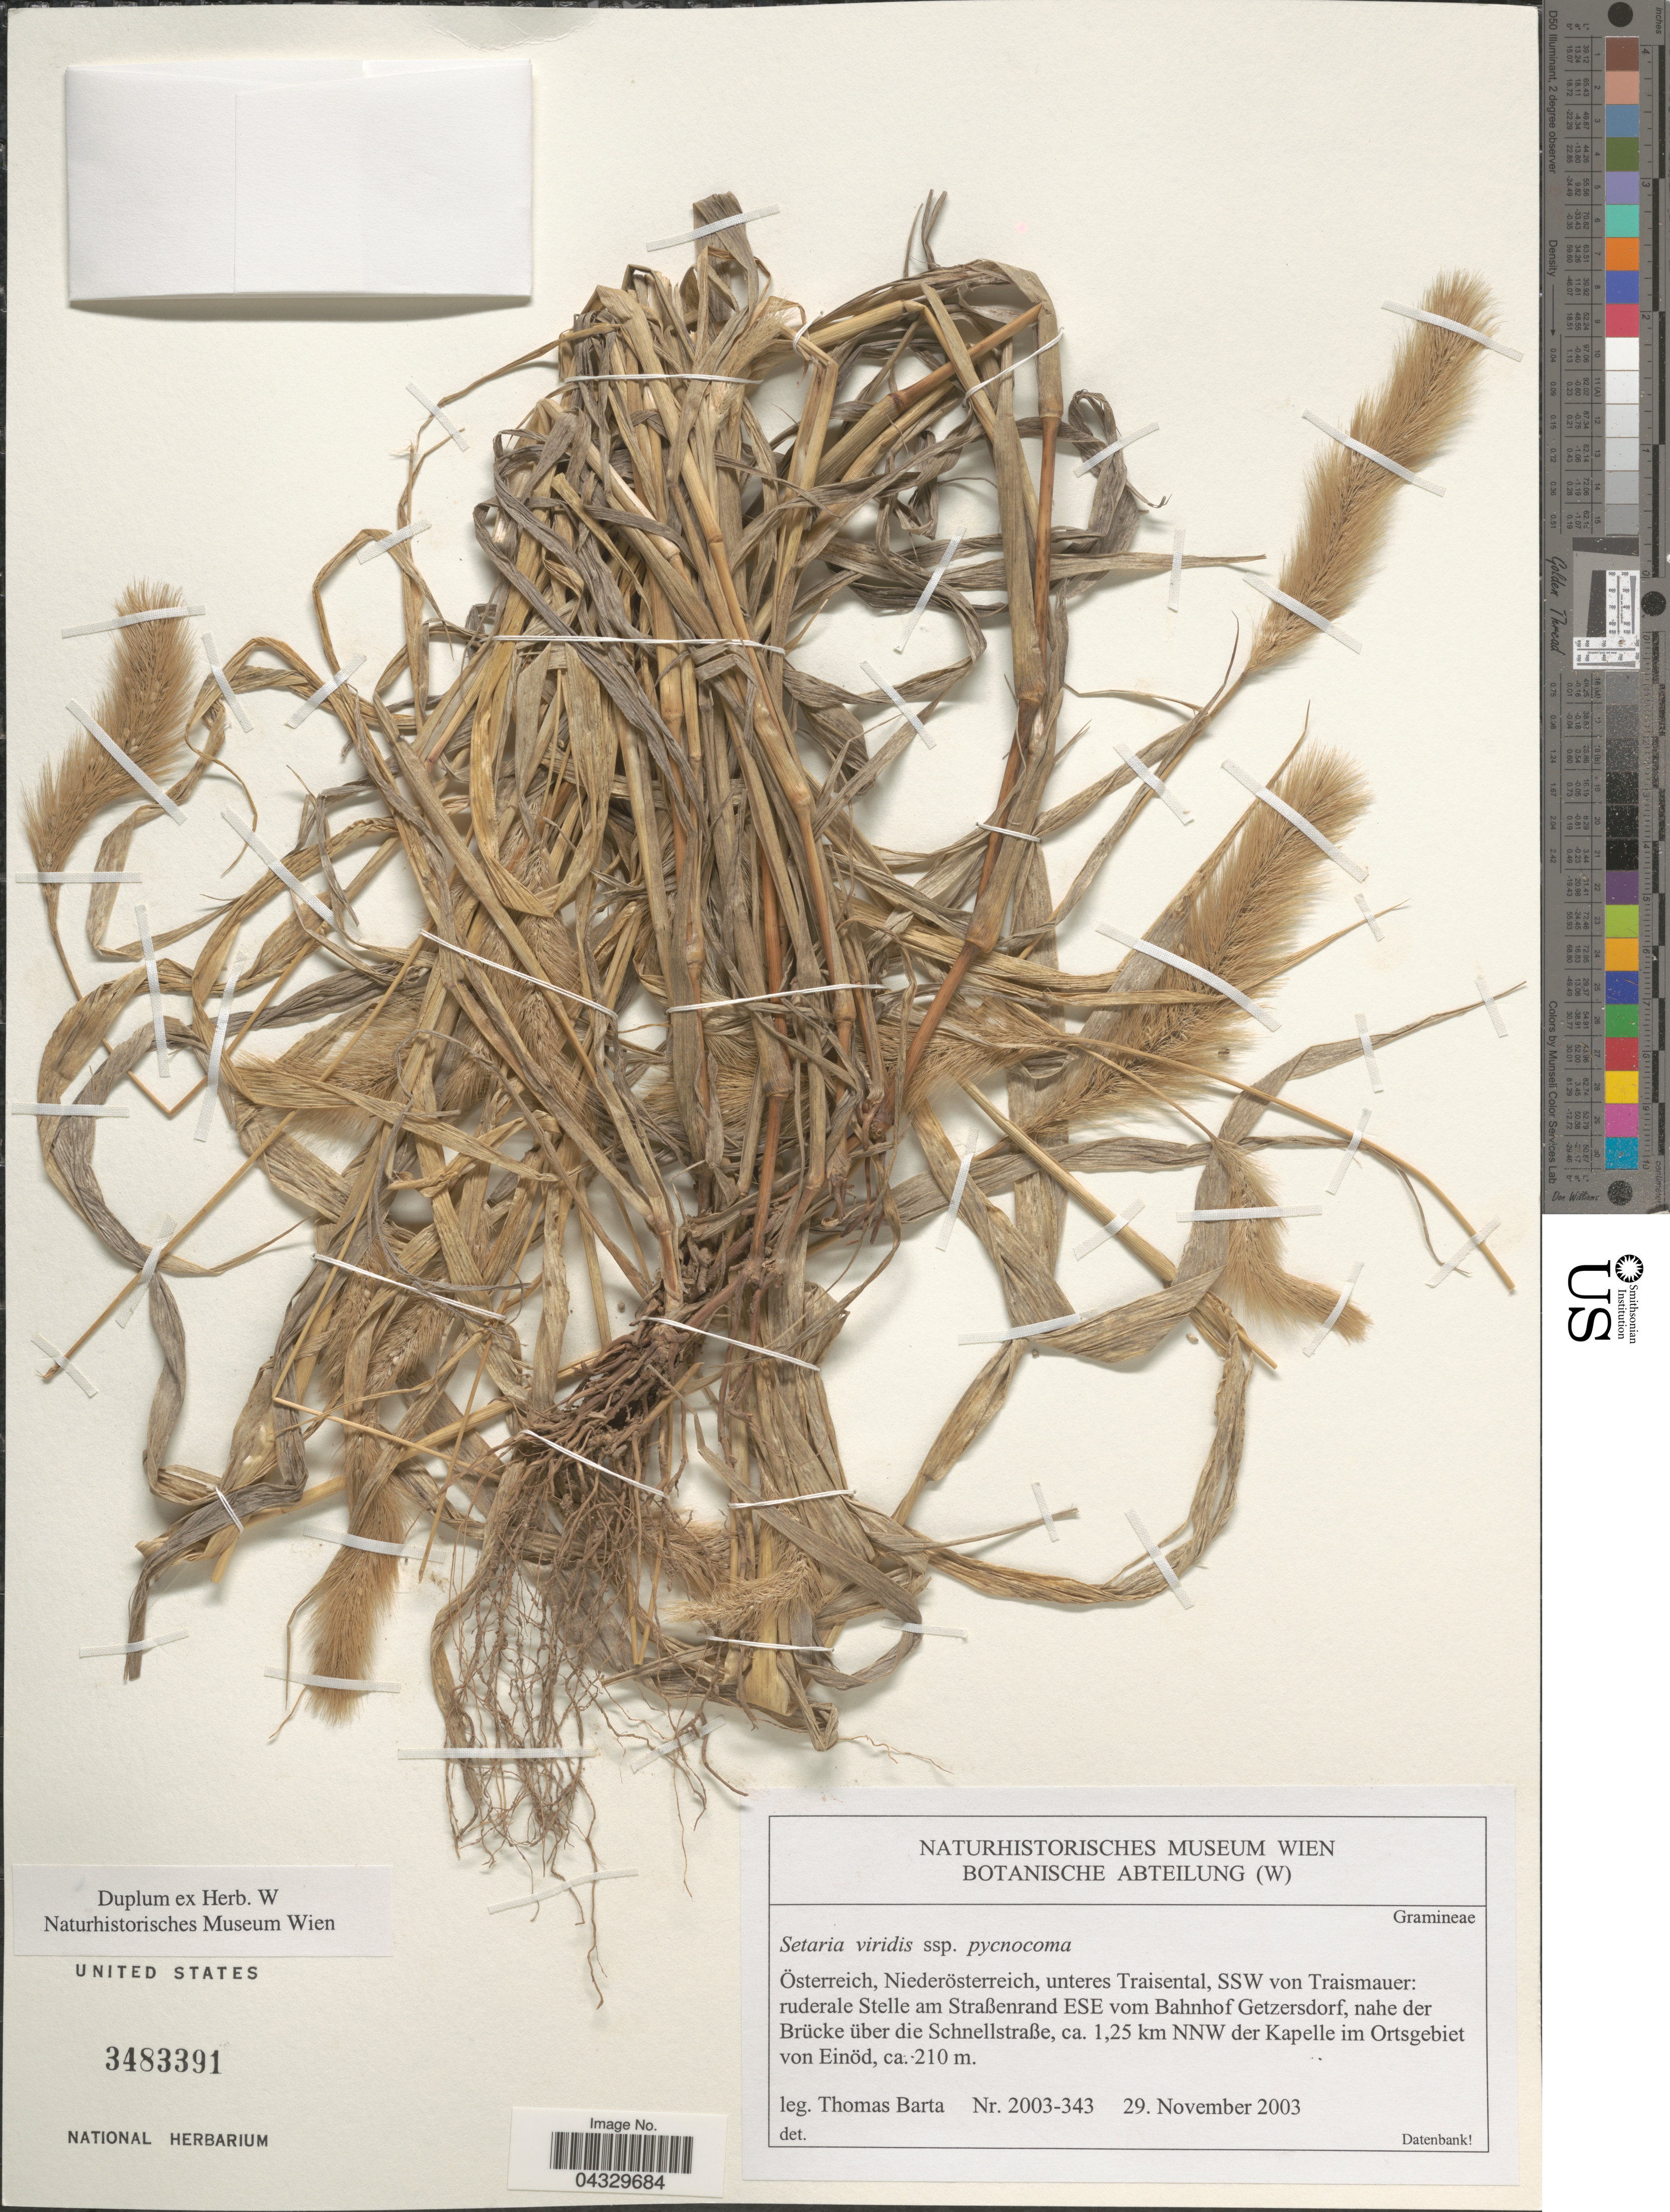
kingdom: Plantae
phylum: Tracheophyta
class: Liliopsida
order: Poales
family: Poaceae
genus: Setaria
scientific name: Setaria viridis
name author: (L.) P. Beauv.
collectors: T. Barta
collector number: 2003-343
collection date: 2003-11-29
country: Austria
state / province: Niederosterreich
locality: Österreich, unteres Traisental, SSW von Traismauer: ruderale Stelle am Straßenrand ESE vom Bahnhof Getzersdorf, nahe der Brücke über die Schnellstraße, ca. 1,25 km NNW der Kapelle im Ortsgebiet von Einöd.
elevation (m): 210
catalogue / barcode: US 3483391